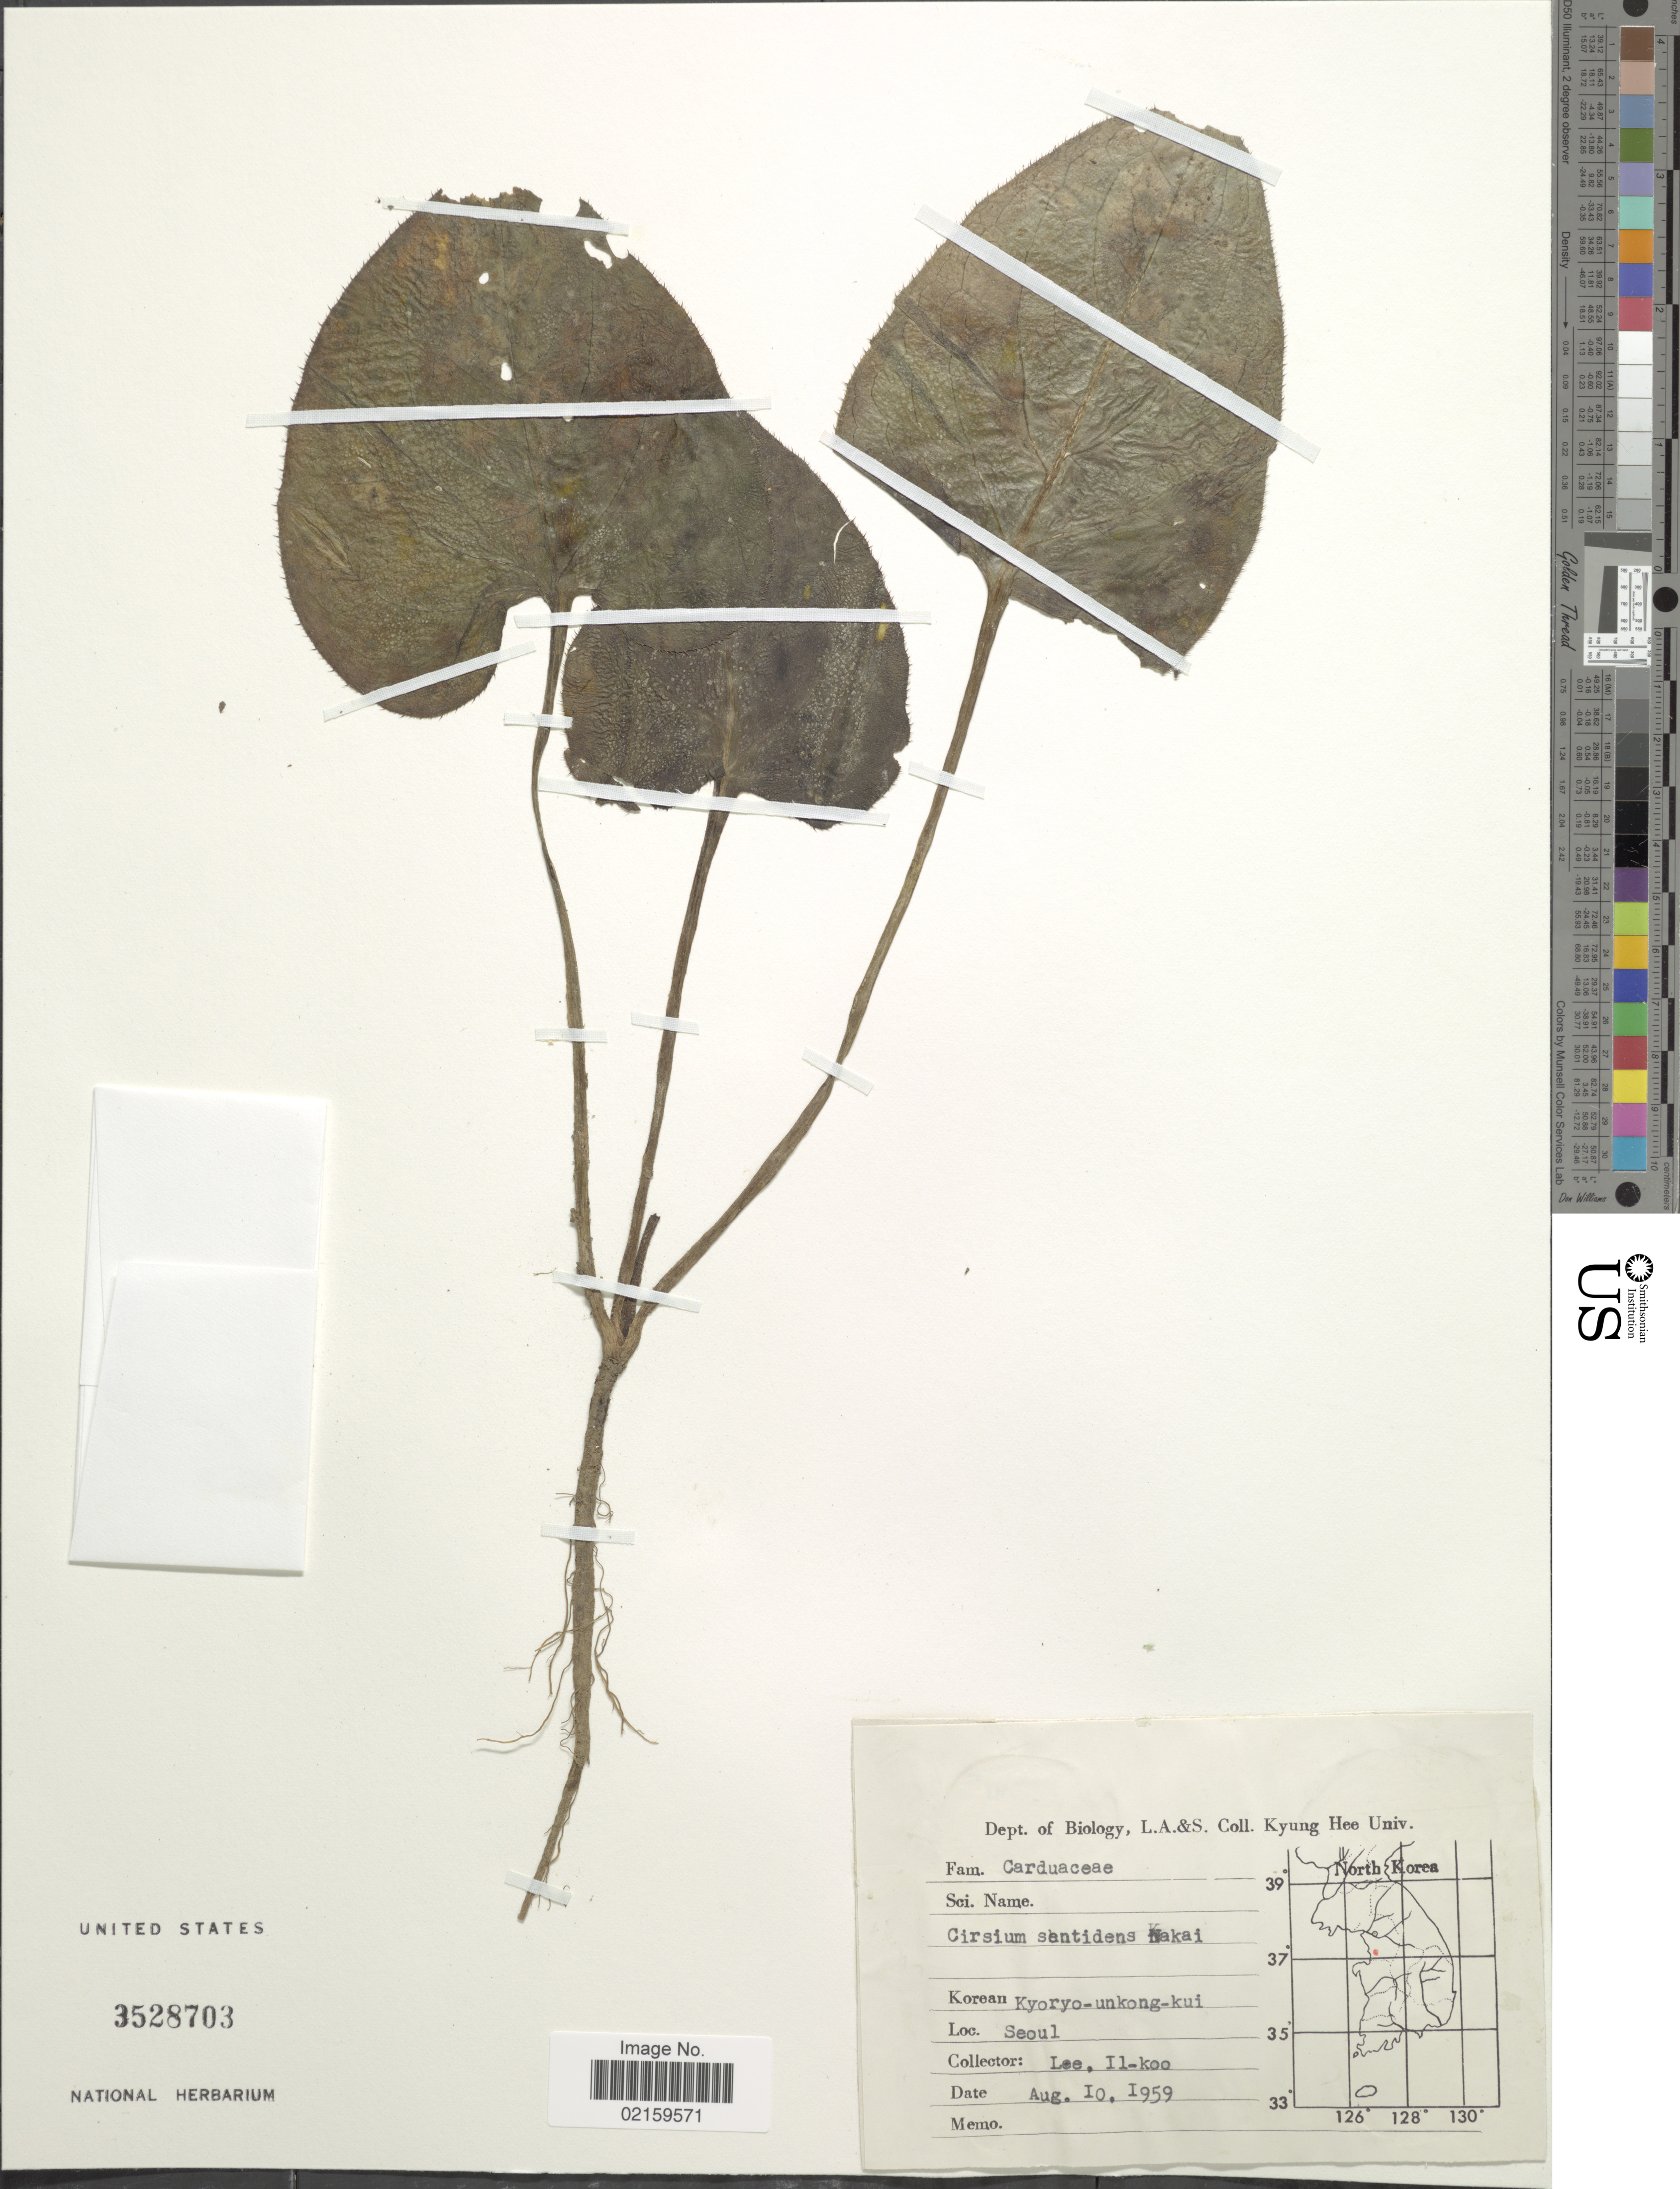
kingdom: Plantae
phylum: Tracheophyta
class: Magnoliopsida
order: Asterales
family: Asteraceae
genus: Cirsium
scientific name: Cirsium sentidens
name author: Nakai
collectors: Il-Ko Lee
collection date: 1959-08-10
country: South Korea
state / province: Seoul Special City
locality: Seoul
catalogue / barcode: US 3528703